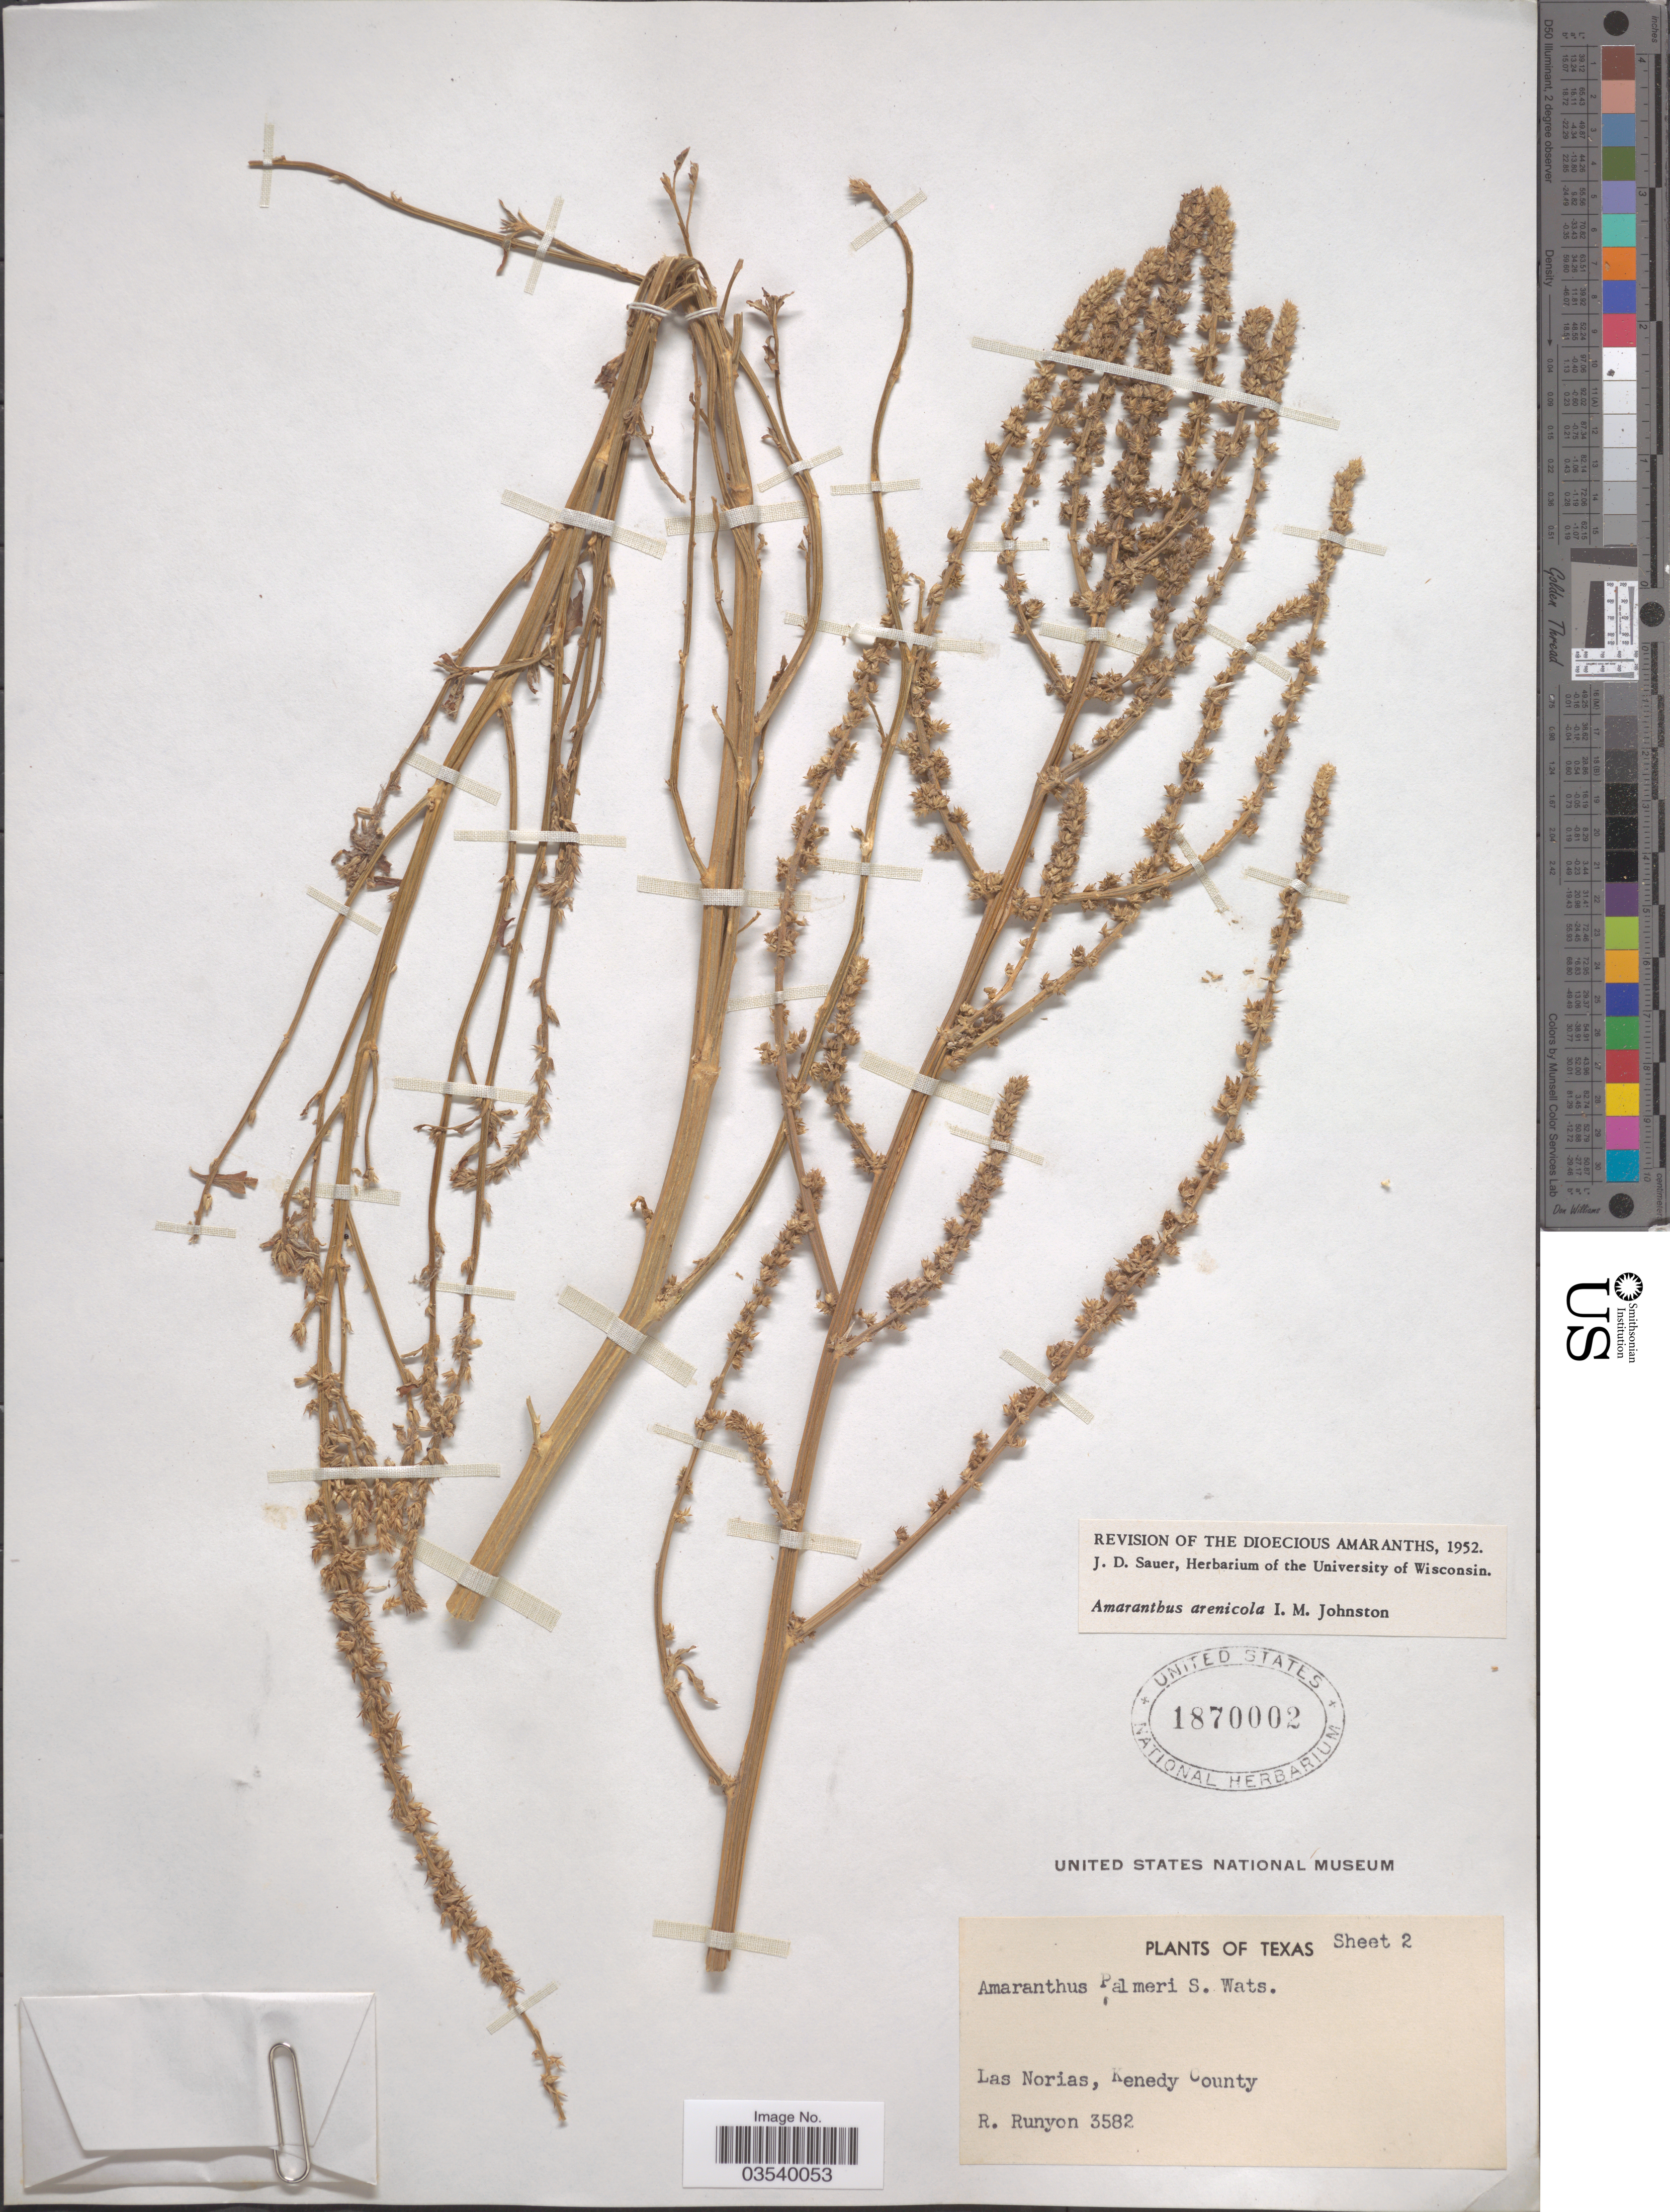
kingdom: Plantae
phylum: Tracheophyta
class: Magnoliopsida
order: Caryophyllales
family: Amaranthaceae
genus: Amaranthus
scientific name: Amaranthus arenicola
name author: I.M. Johnst.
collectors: R. Runyon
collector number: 3582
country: United States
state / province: Texas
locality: Las Norias, Kenedy County.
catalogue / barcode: US 1870002